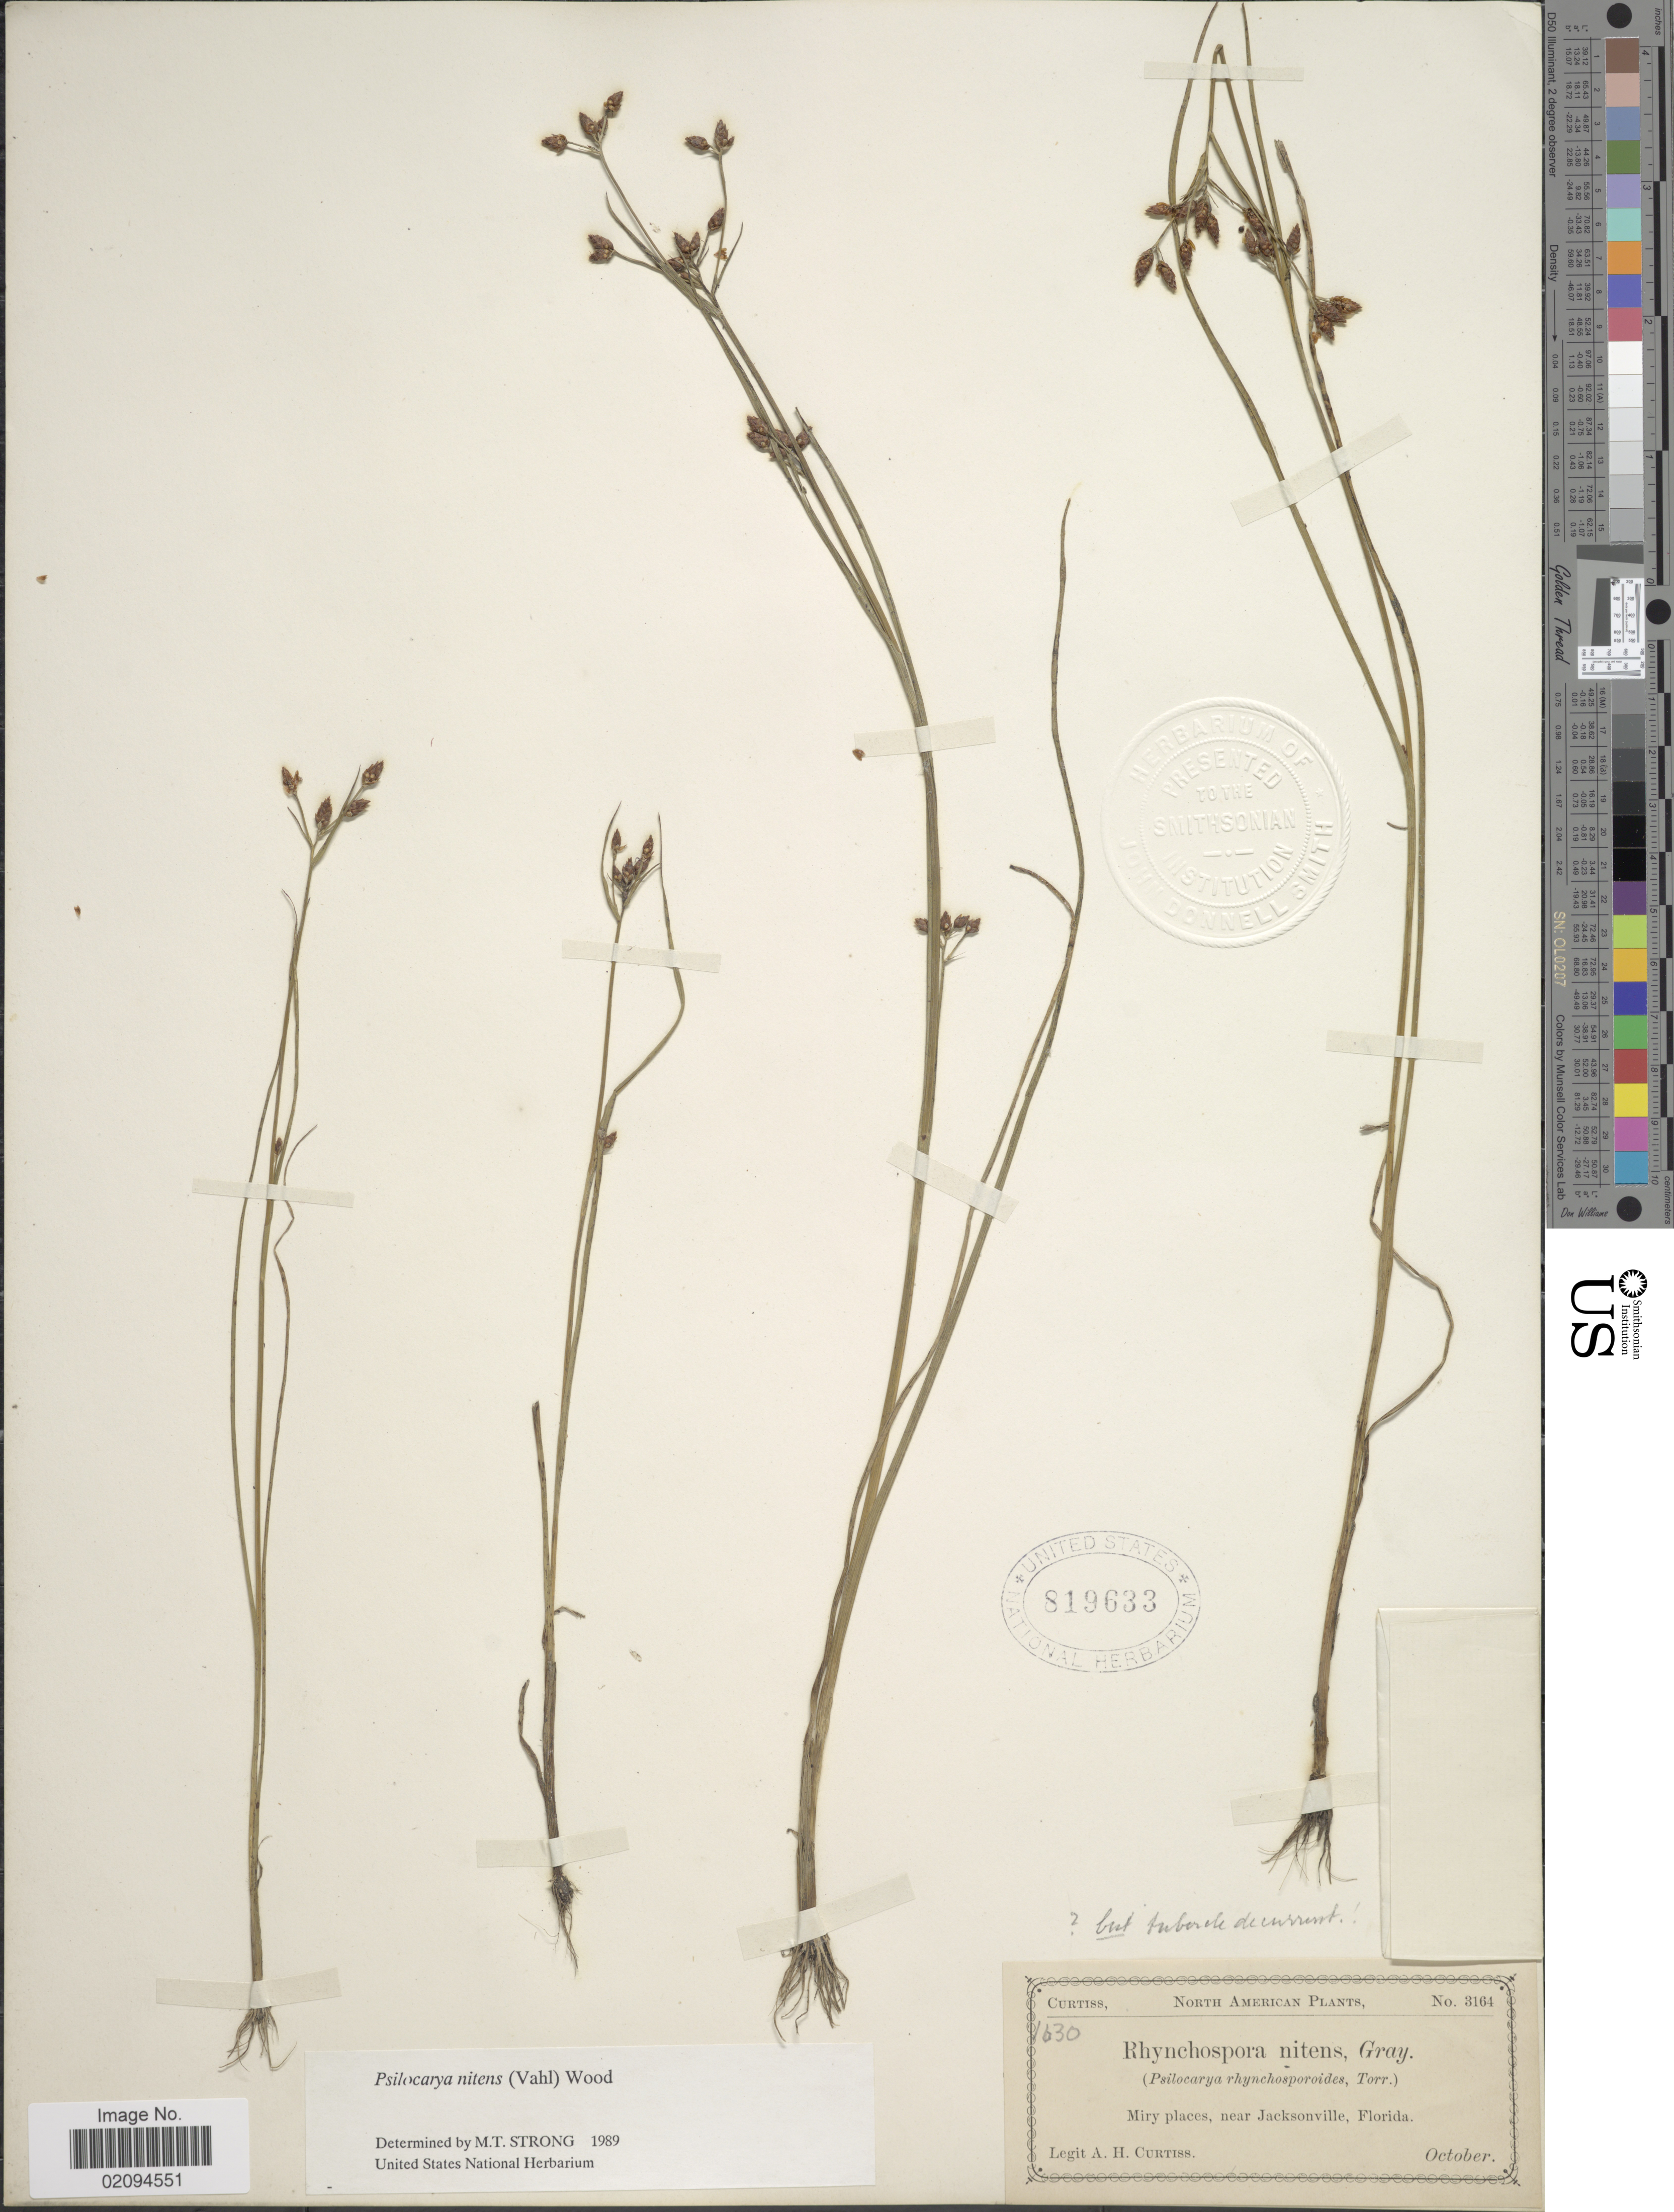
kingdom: Plantae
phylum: Tracheophyta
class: Liliopsida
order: Poales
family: Cyperaceae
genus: Rhynchospora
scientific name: Rhynchospora nitens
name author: (Vahl) A. Gray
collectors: A. H. Curtiss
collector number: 3164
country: United States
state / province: Florida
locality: Miry places, near Jacksonville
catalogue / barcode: US 819633